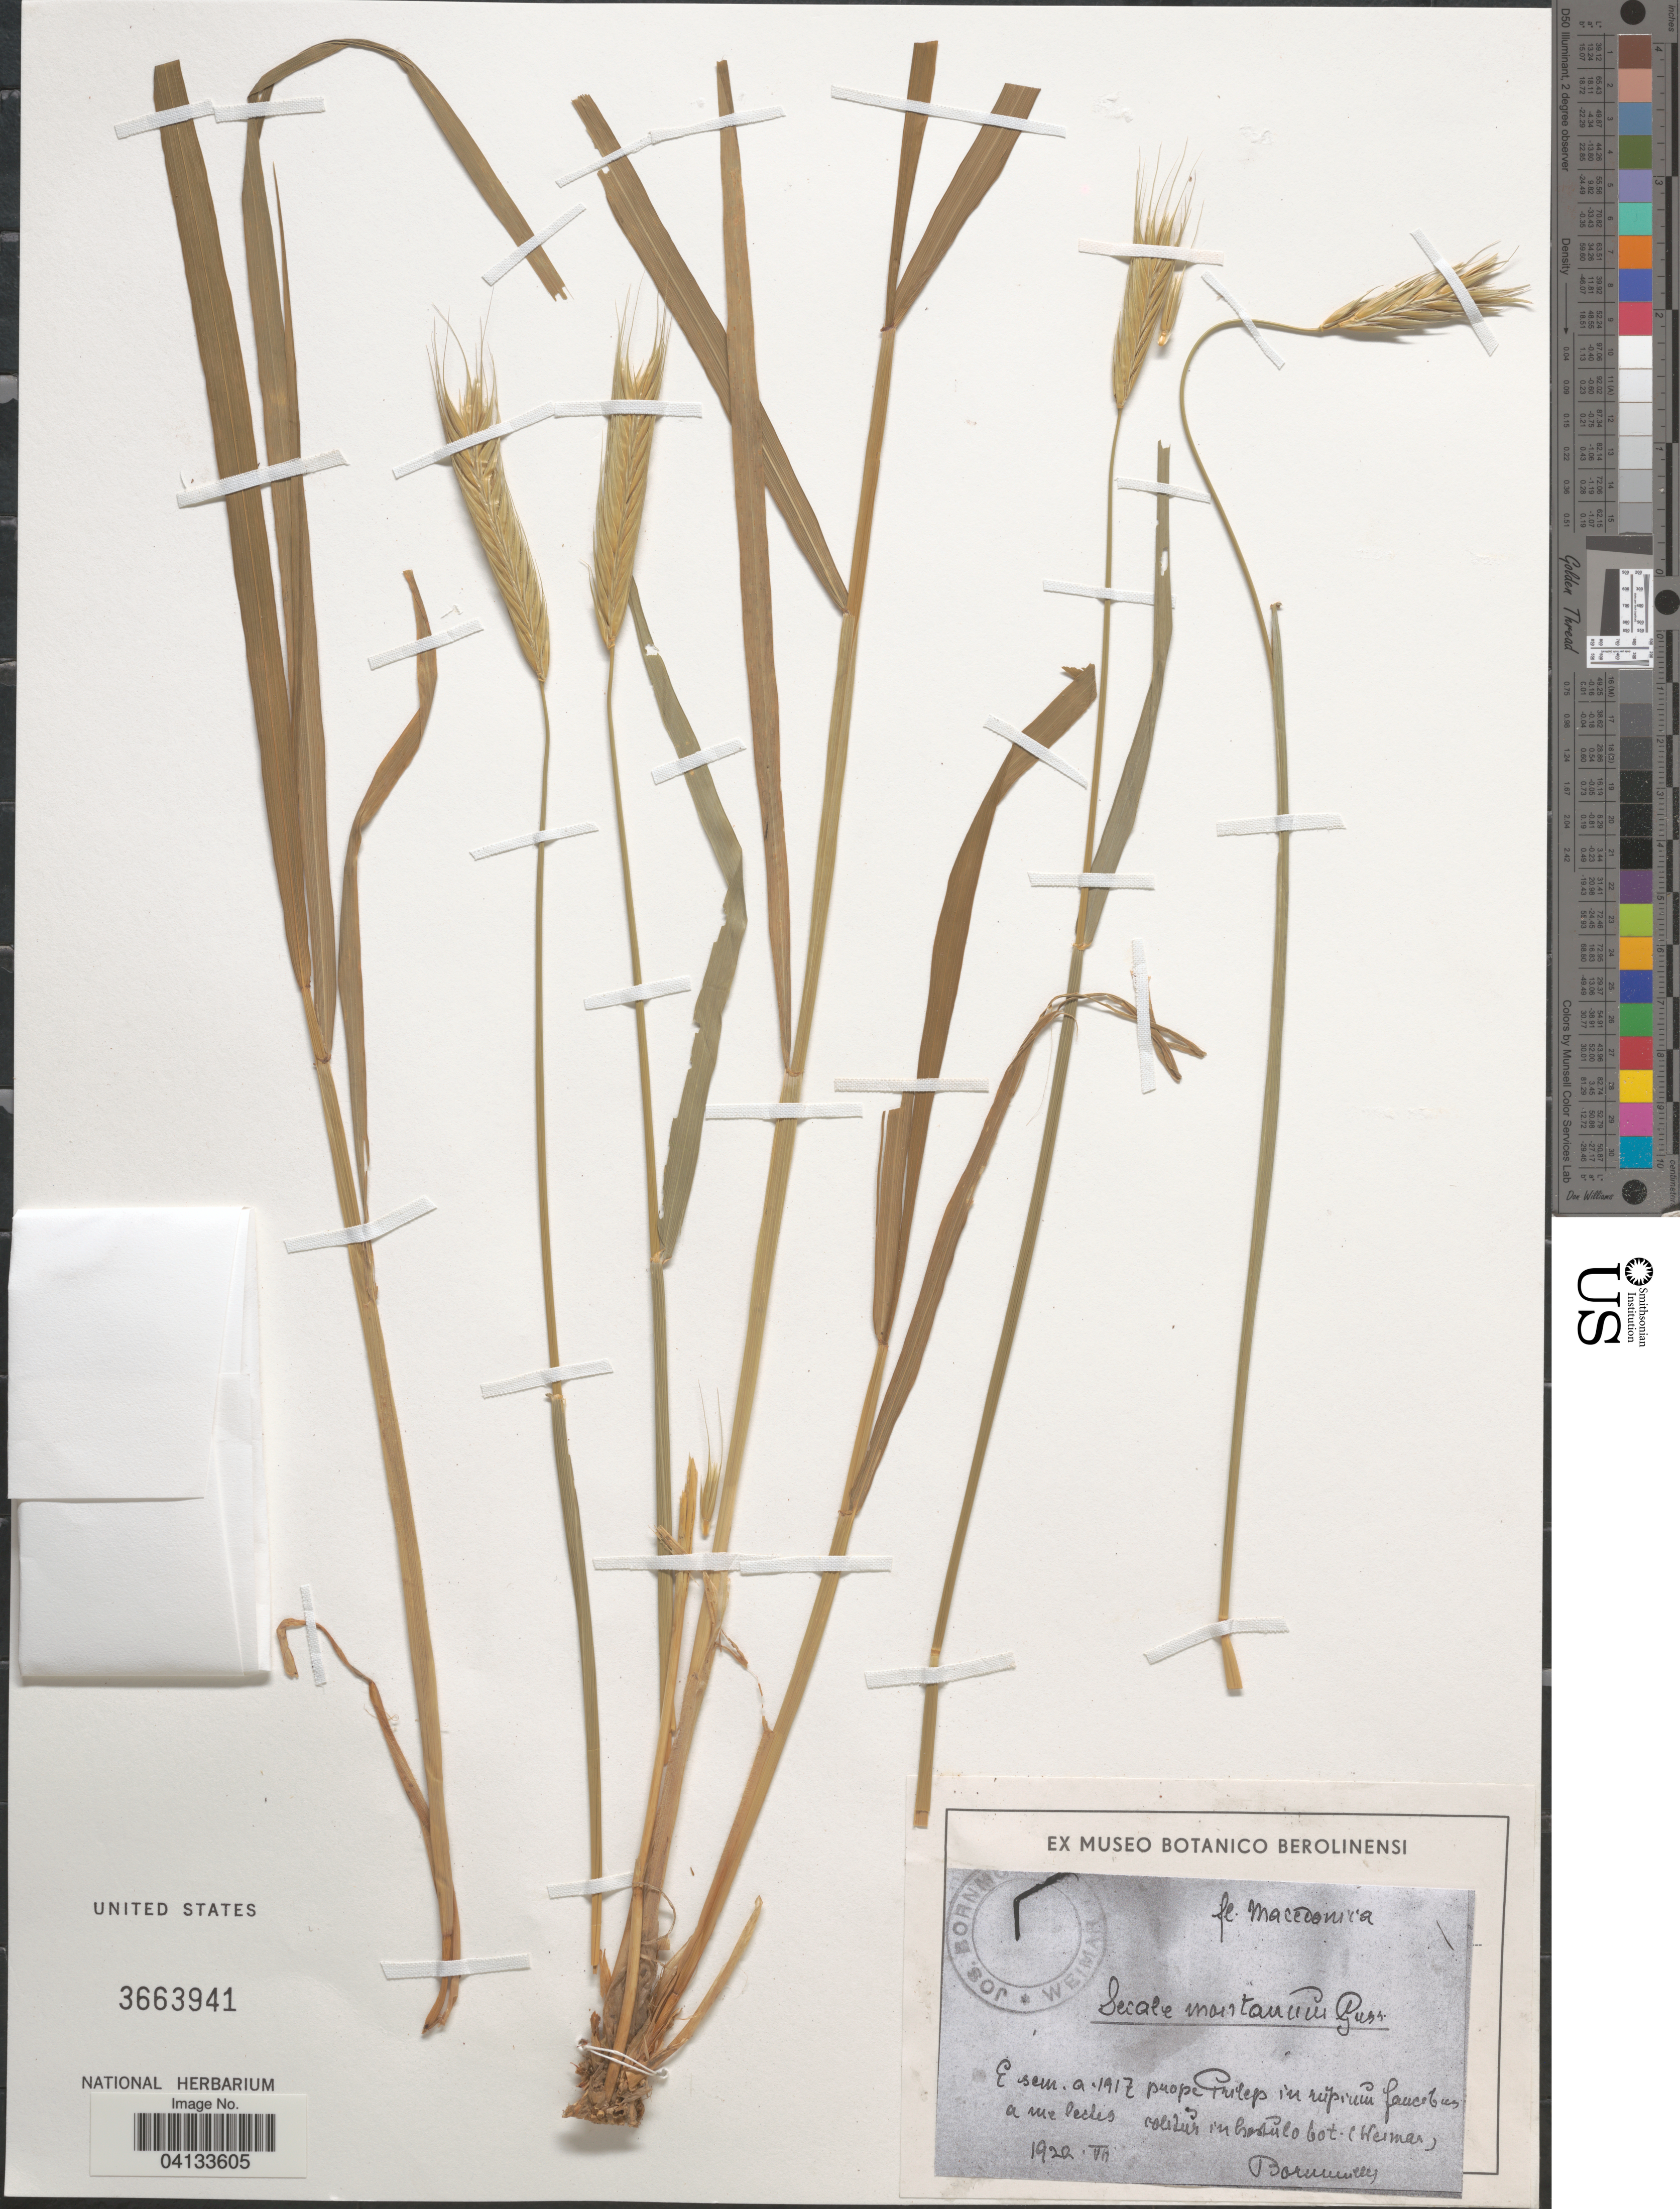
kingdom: Plantae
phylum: Tracheophyta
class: Liliopsida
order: Poales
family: Poaceae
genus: Secale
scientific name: Secale montanum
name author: Gussone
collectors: Bornmüller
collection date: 1922-07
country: North Macedonia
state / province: Prilep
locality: Macedonica. E sem. a. 1917 prope Prilep in rupium faucibus.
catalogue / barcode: US 3663941